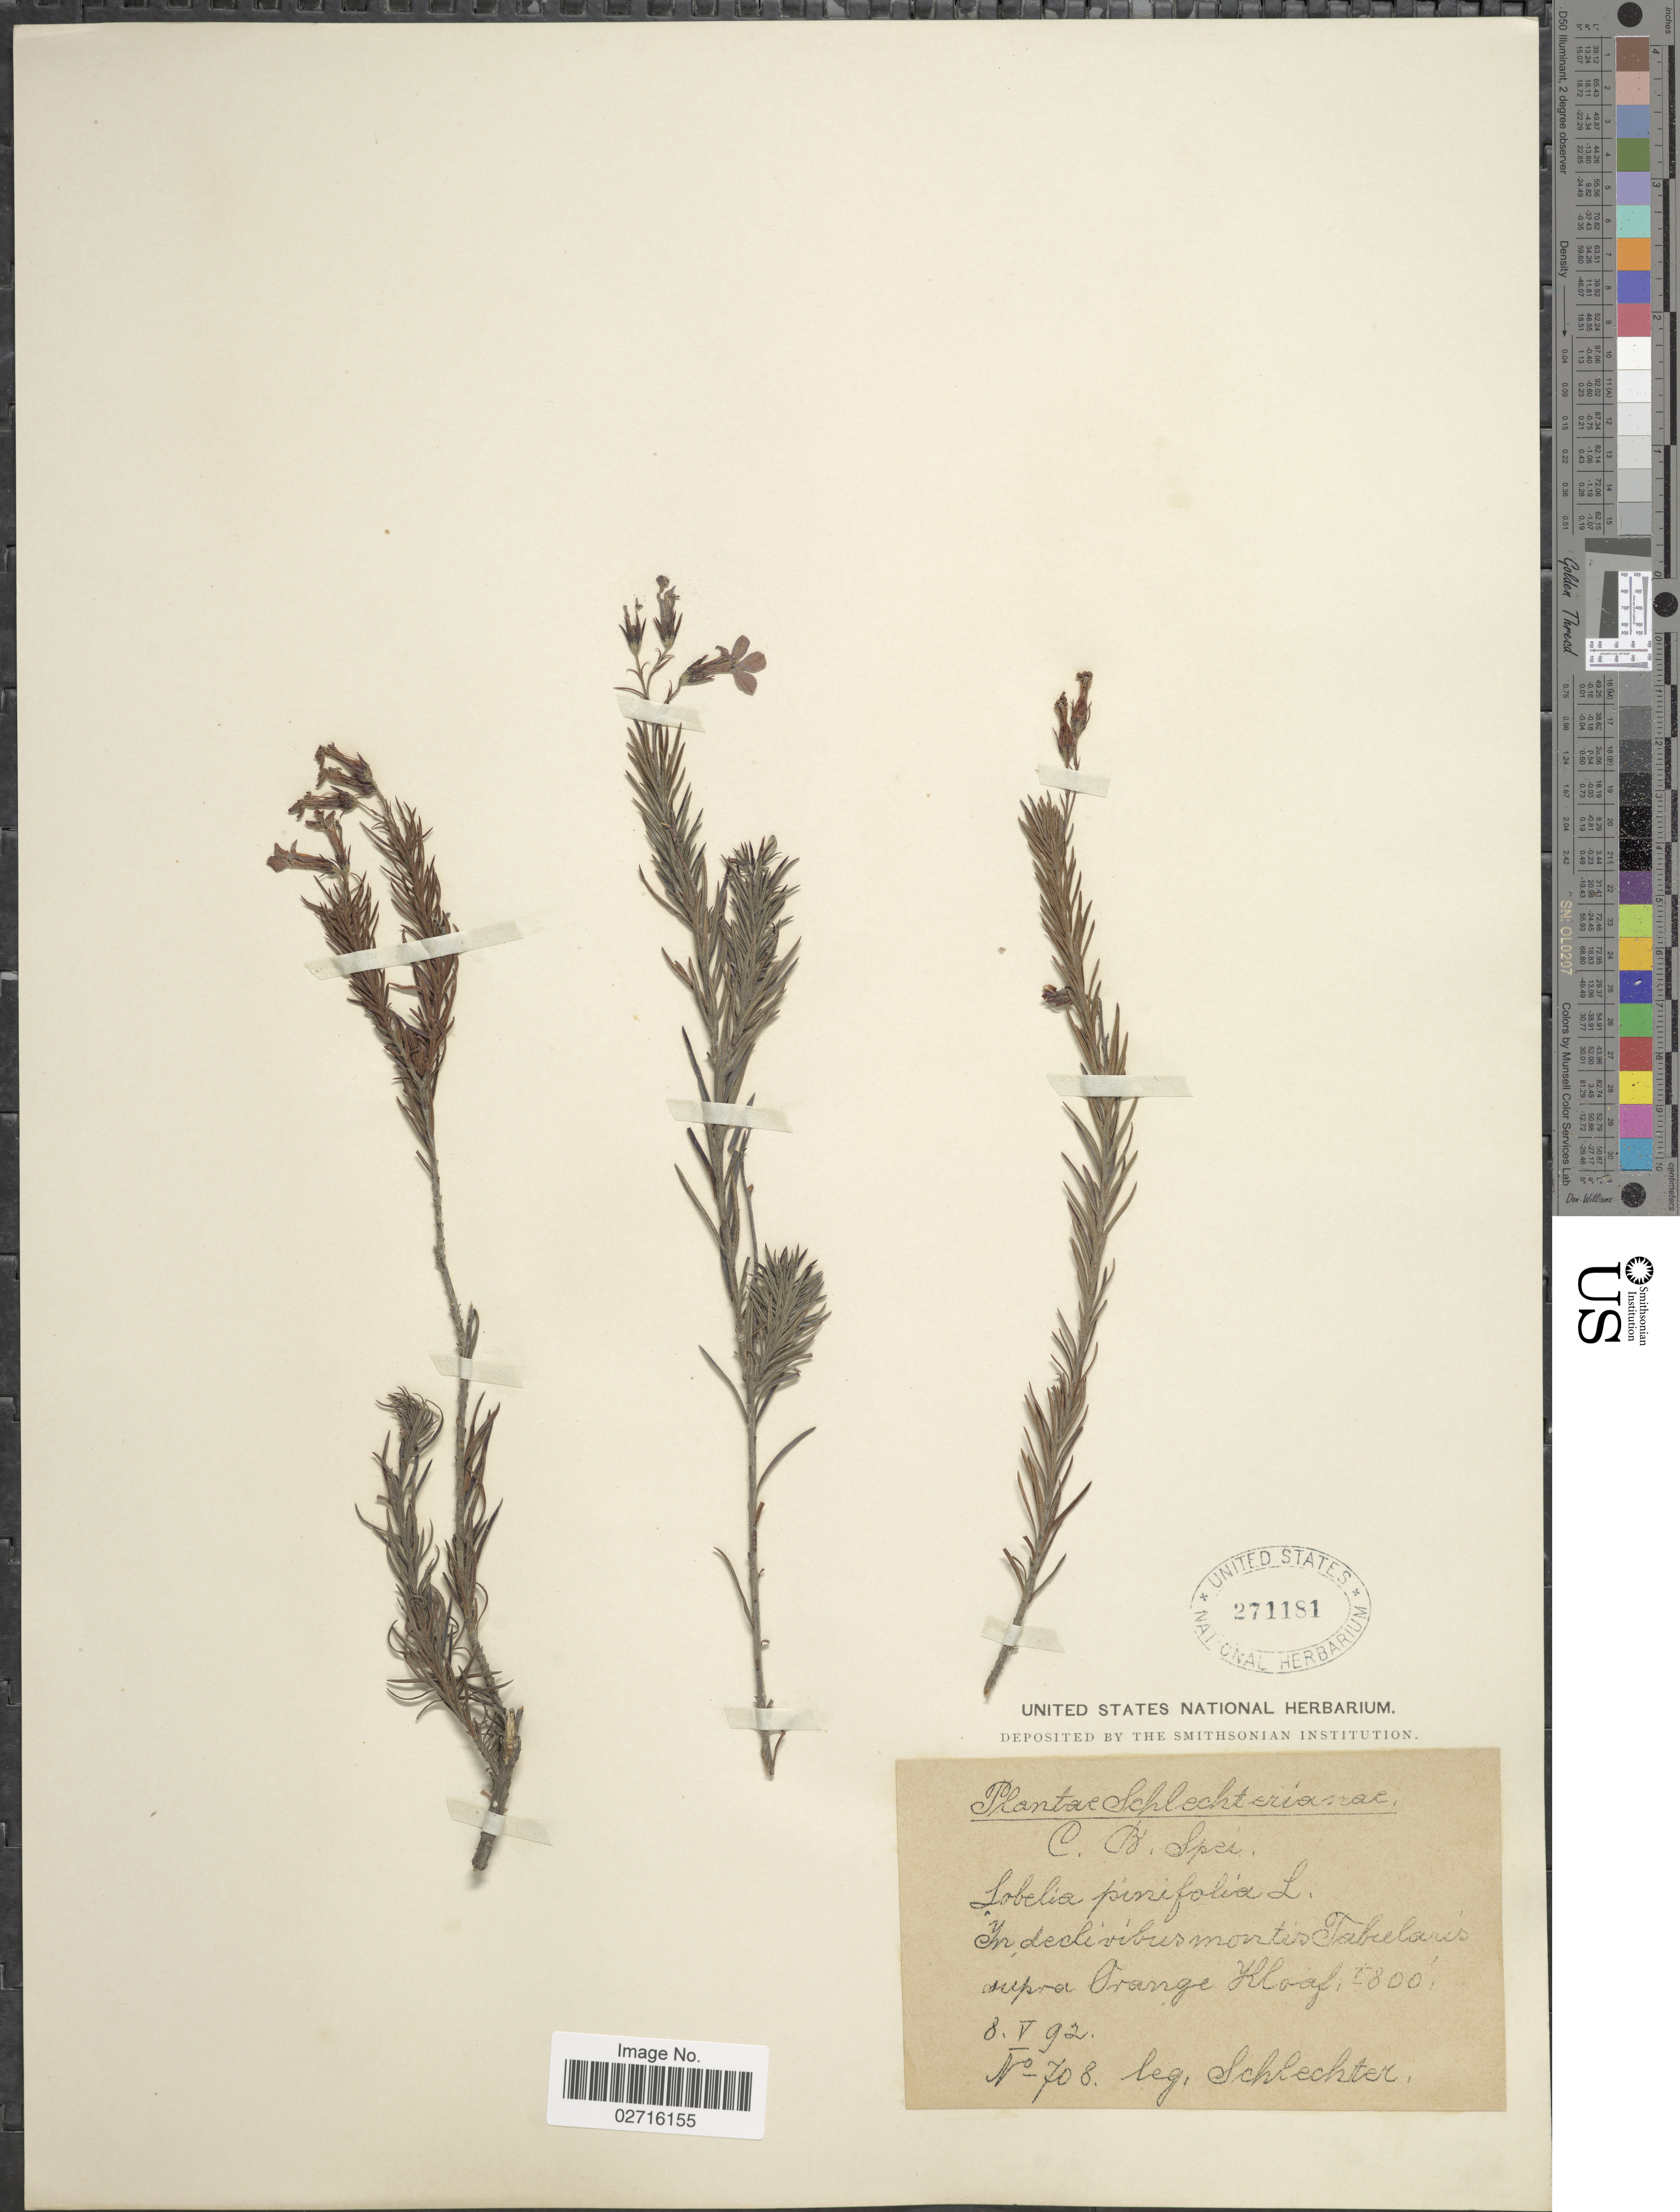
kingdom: Plantae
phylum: Tracheophyta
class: Magnoliopsida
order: Asterales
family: Campanulaceae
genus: Lobelia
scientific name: Lobelia pinifolia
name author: L.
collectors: Schlechter, --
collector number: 708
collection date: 1892-05-08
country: South Africa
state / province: Western Cape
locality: C. B. Spei. In declivibus montis Tabularis supra Orange Kloof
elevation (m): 244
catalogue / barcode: US 271181